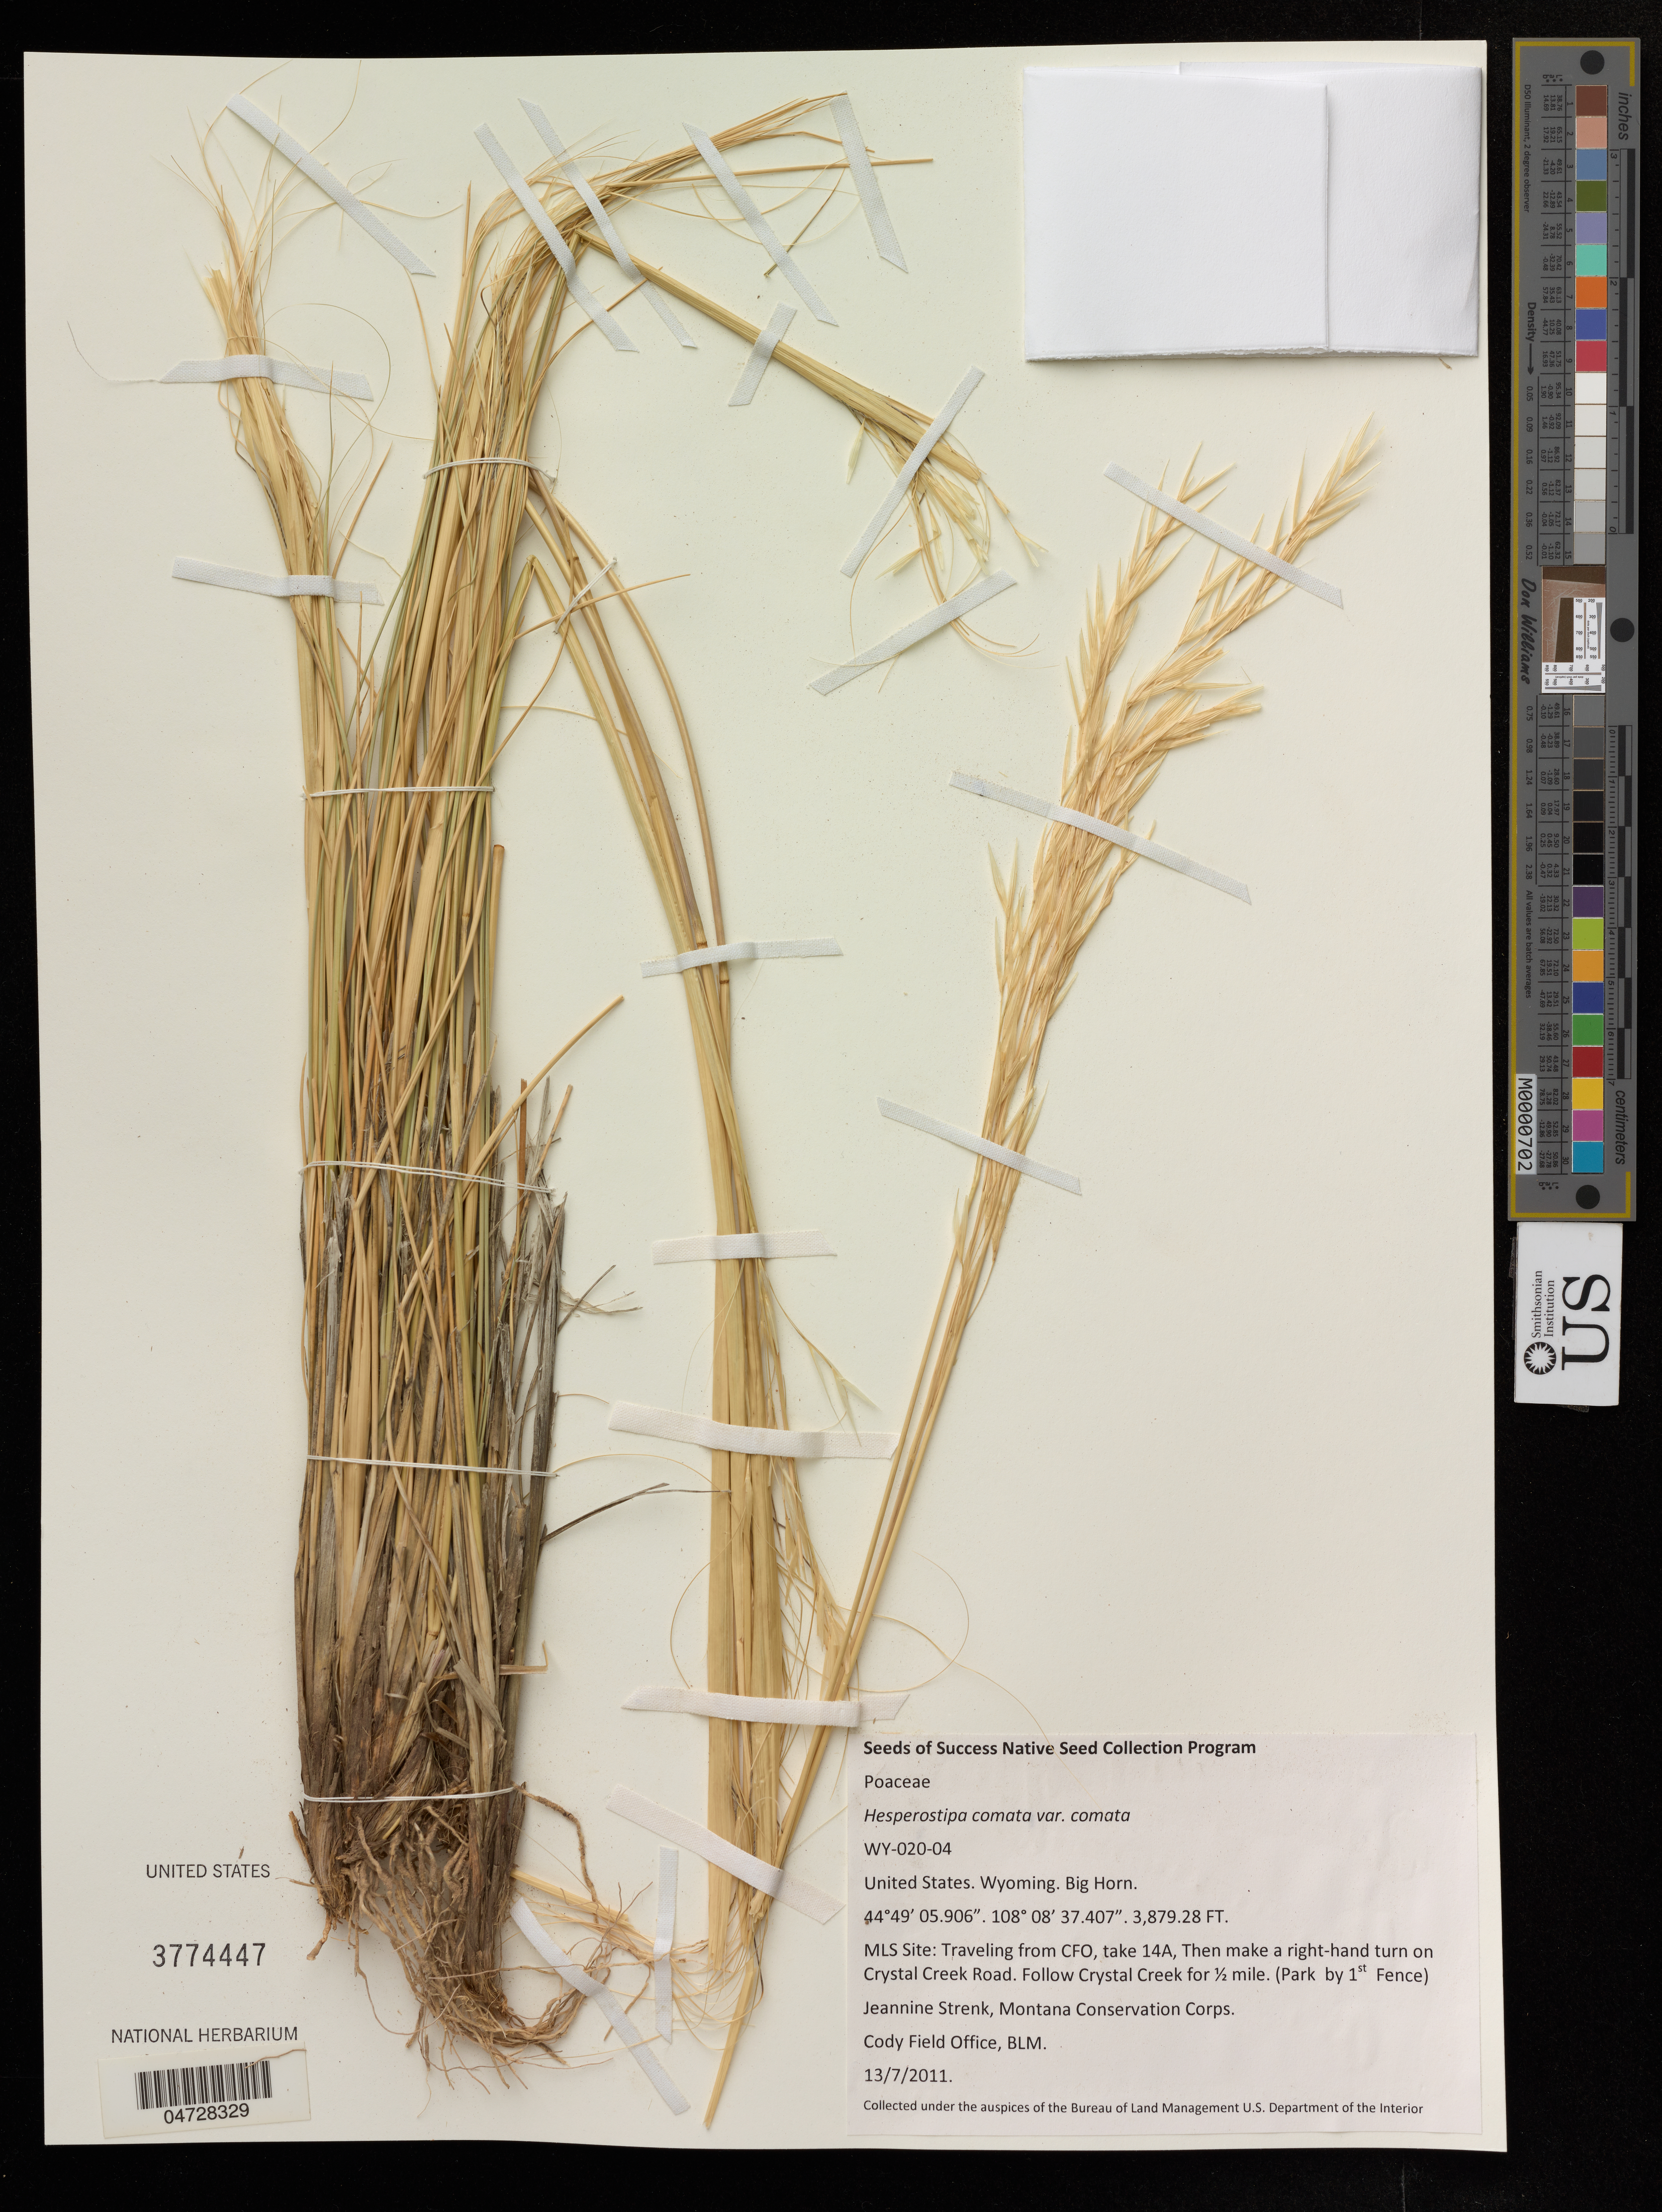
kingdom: Plantae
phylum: Tracheophyta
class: Liliopsida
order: Poales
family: Poaceae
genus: Hesperostipa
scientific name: Hesperostipa comata var. comata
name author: (Trin. & Rupr.) Barkworth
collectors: J. Strenk & Montana Conservation Corps.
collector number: WY-020-04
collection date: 2011-07-13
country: United States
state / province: Wyoming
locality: Big Horn, MLS Site: Traveling from CFO, take 14A, Then make a right-hand turn on Crystal Creek Road. Follow Crystal Creek for ½ mile.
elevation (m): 1182.4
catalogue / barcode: US 3774447